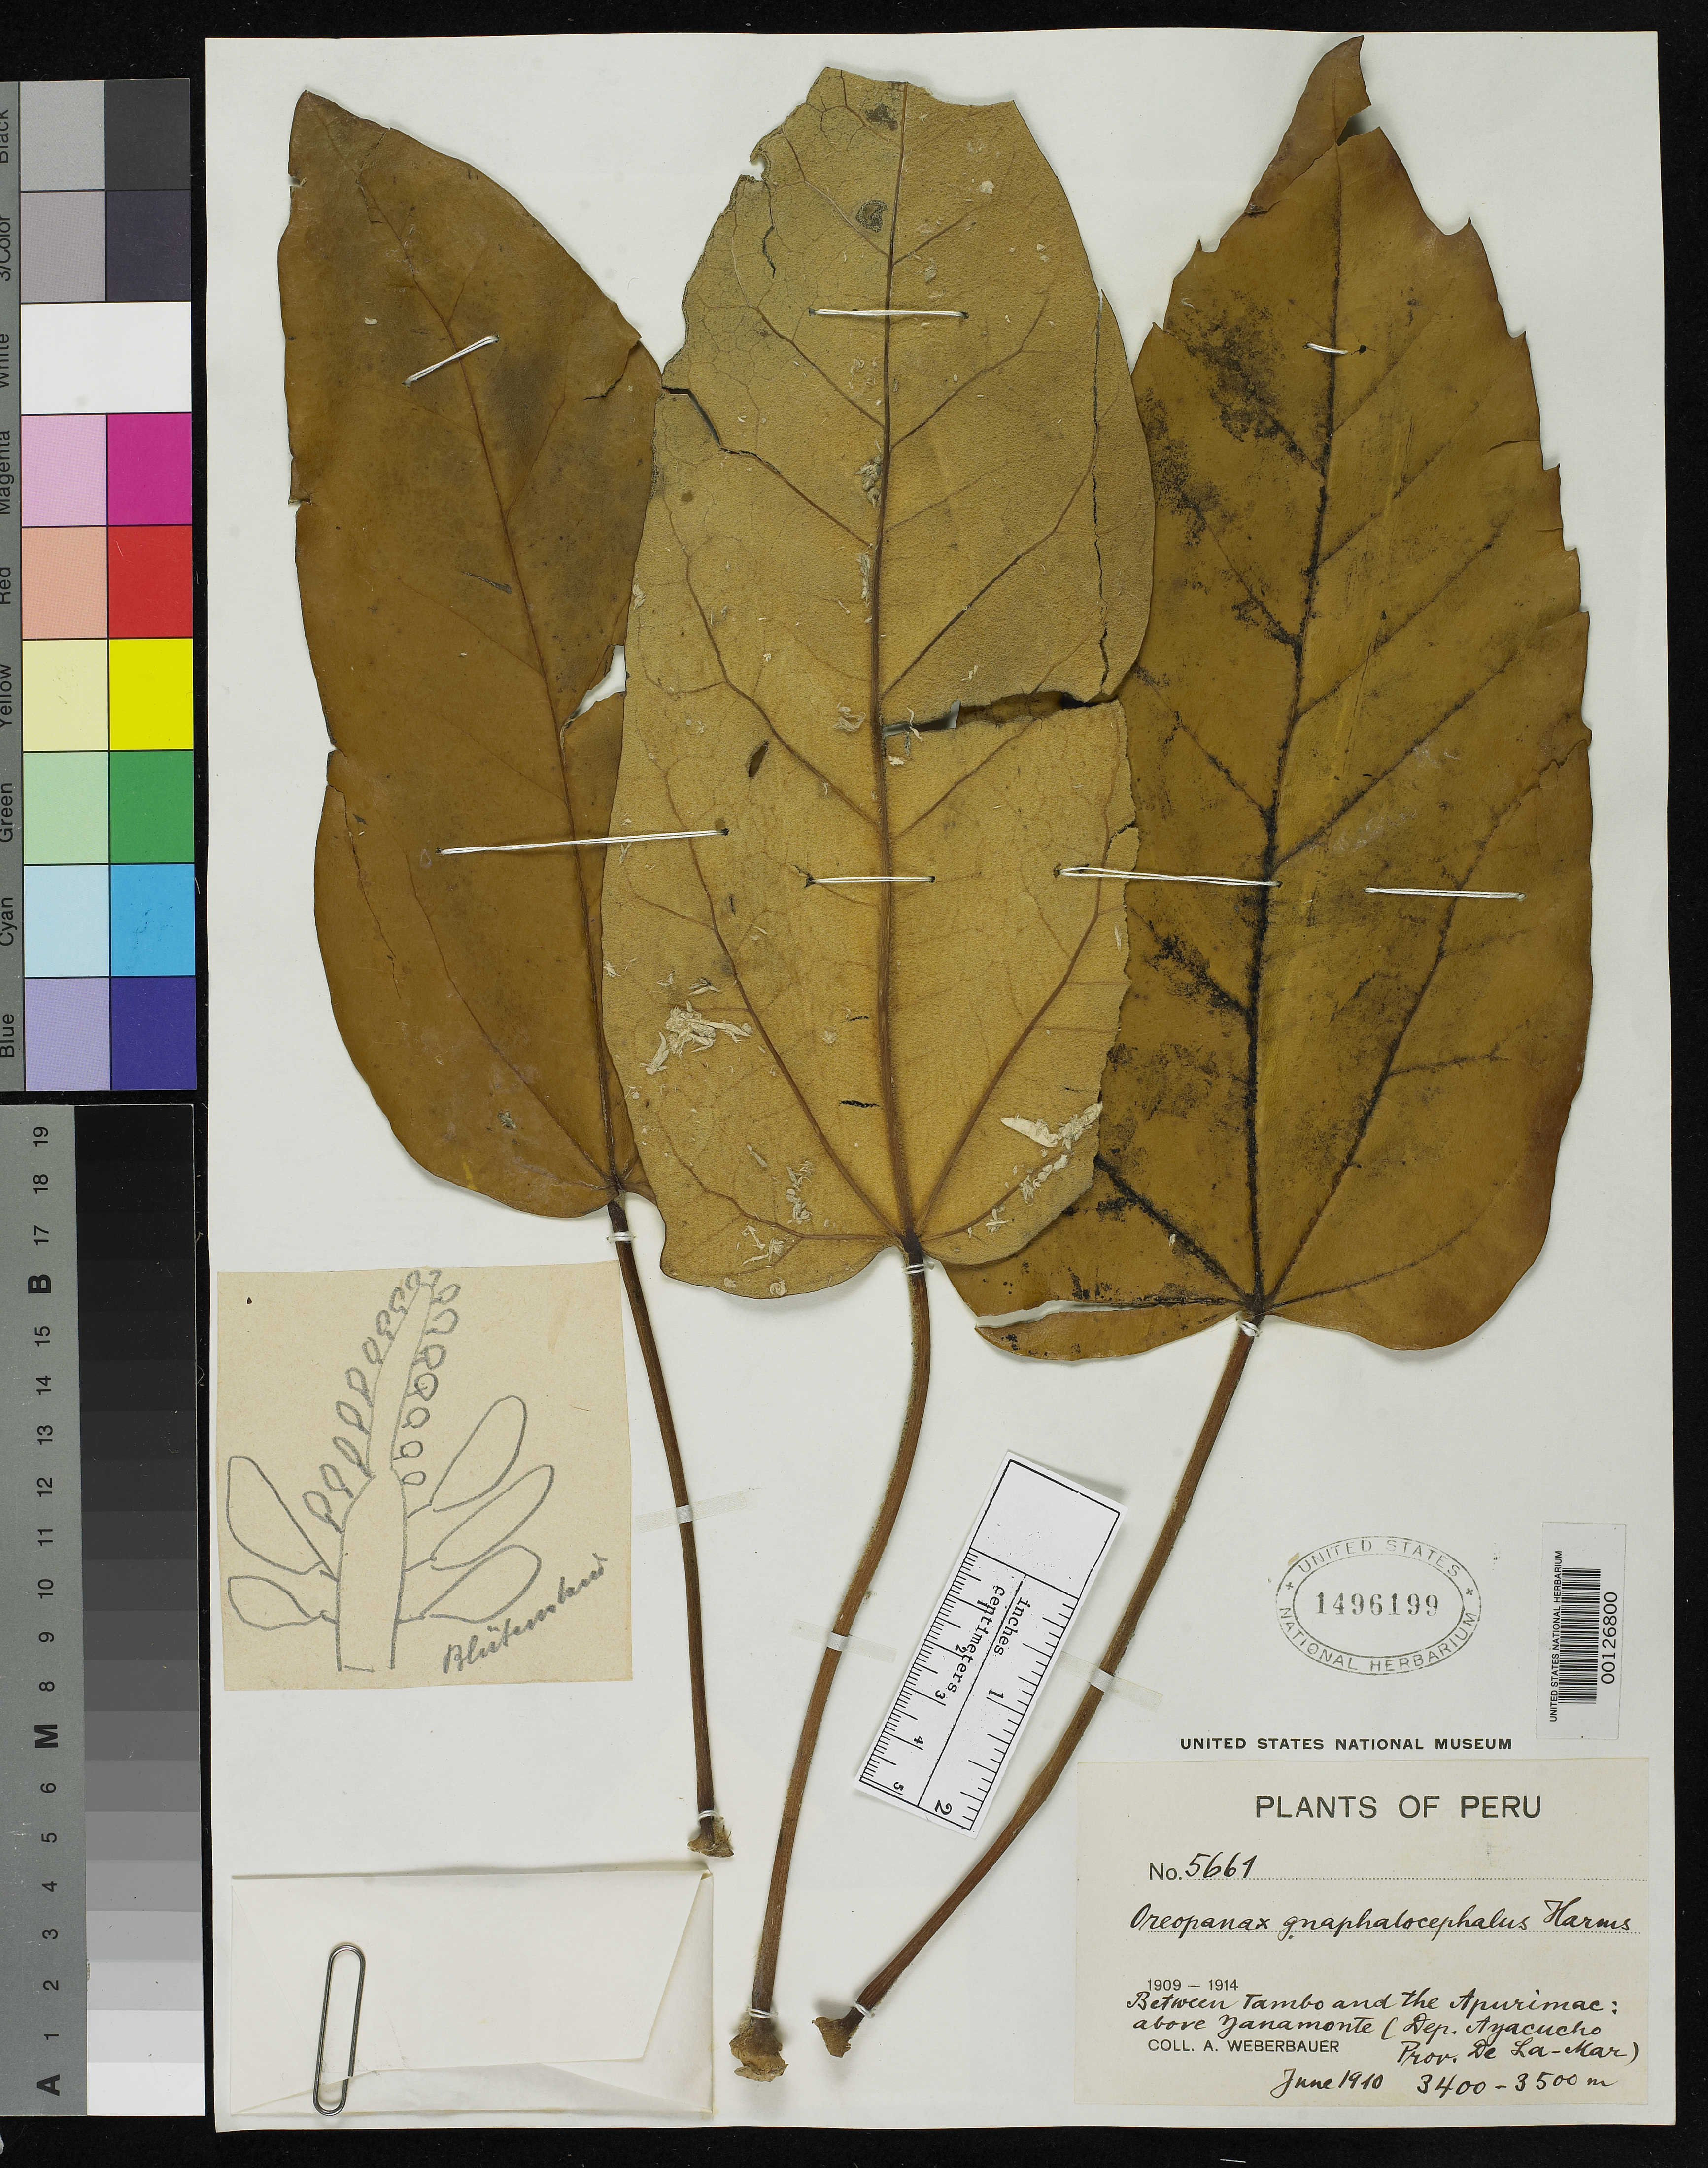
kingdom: Plantae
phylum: Tracheophyta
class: Magnoliopsida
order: Apiales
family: Araliaceae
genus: Oreopanax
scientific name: Oreopanax gnaphalocephalus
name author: Harms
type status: Isotype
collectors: A. Weberbauer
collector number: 5661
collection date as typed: Jun 1910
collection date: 1910-06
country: Peru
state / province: Ayacucho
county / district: La Mar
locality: between Tambo and Apurímac, above Zanamonte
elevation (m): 3400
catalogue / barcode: US 1496199